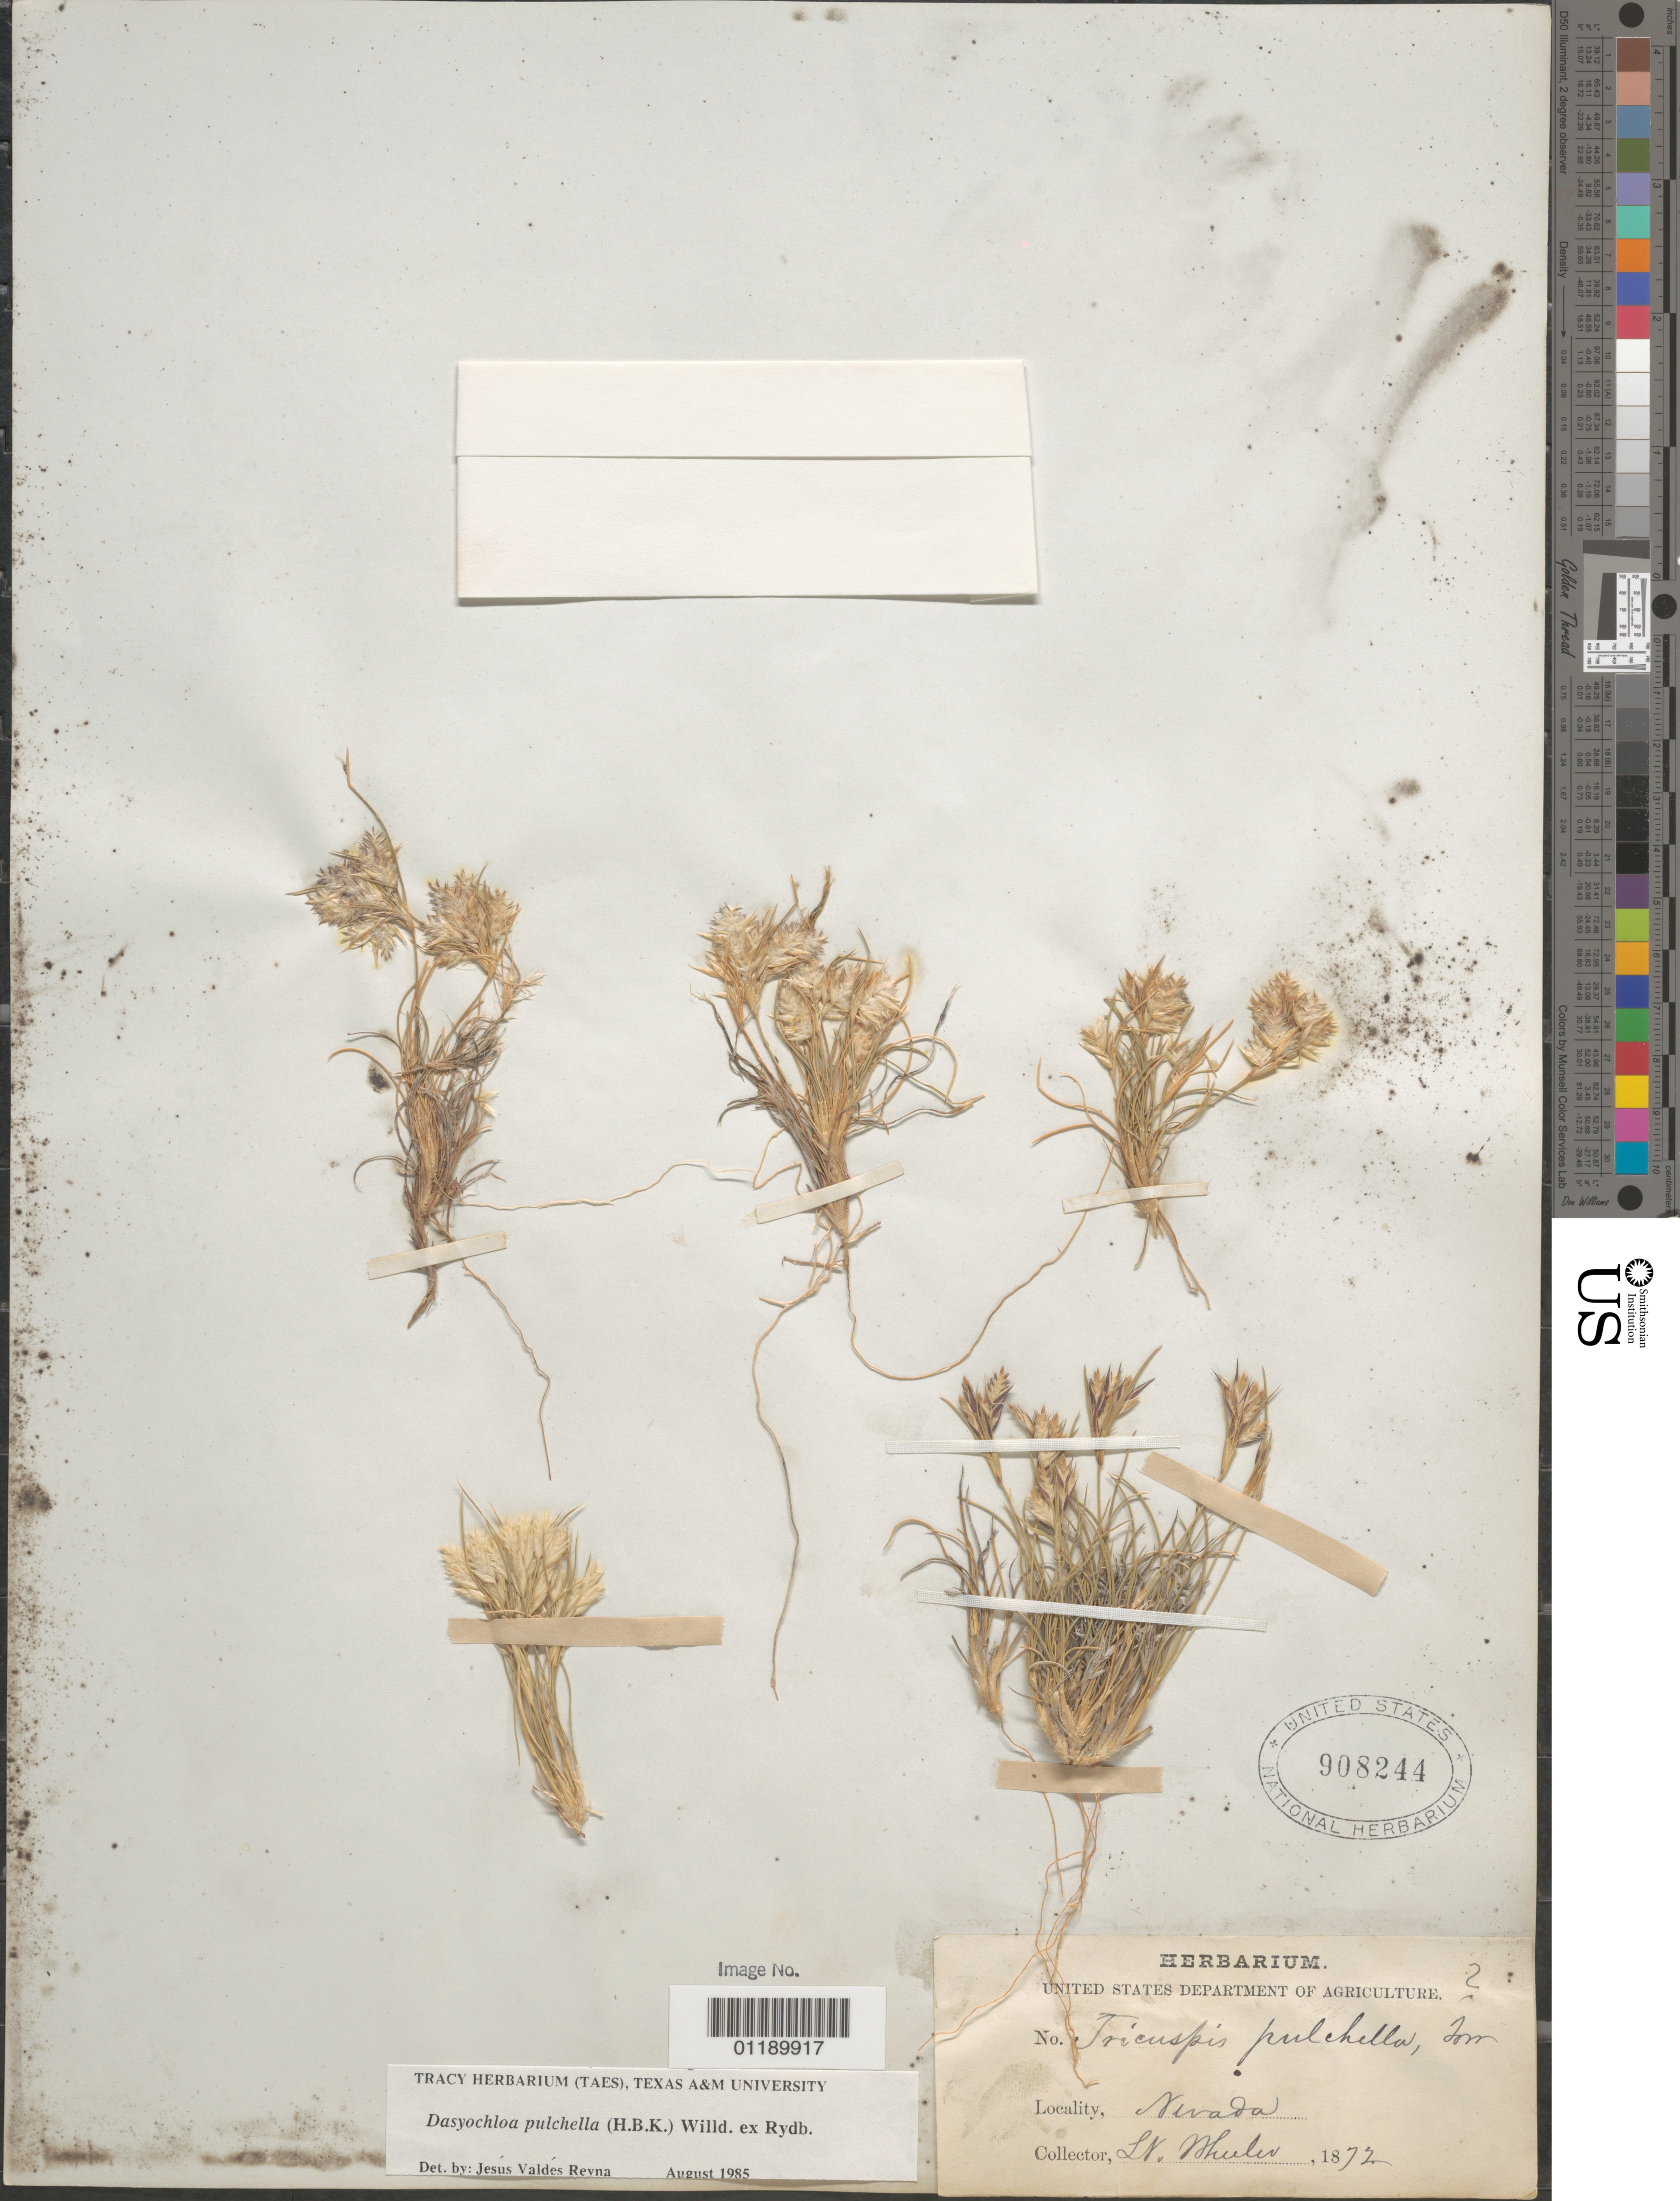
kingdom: Plantae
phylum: Tracheophyta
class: Liliopsida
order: Poales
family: Poaceae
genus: Dasyochloa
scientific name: Dasyochloa pulchella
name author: (Kunth) Willd. ex Rydb.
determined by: Reyna, Jesus V.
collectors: -- Wheeler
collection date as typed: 1872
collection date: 1872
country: United States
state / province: Nevada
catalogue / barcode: US 908244